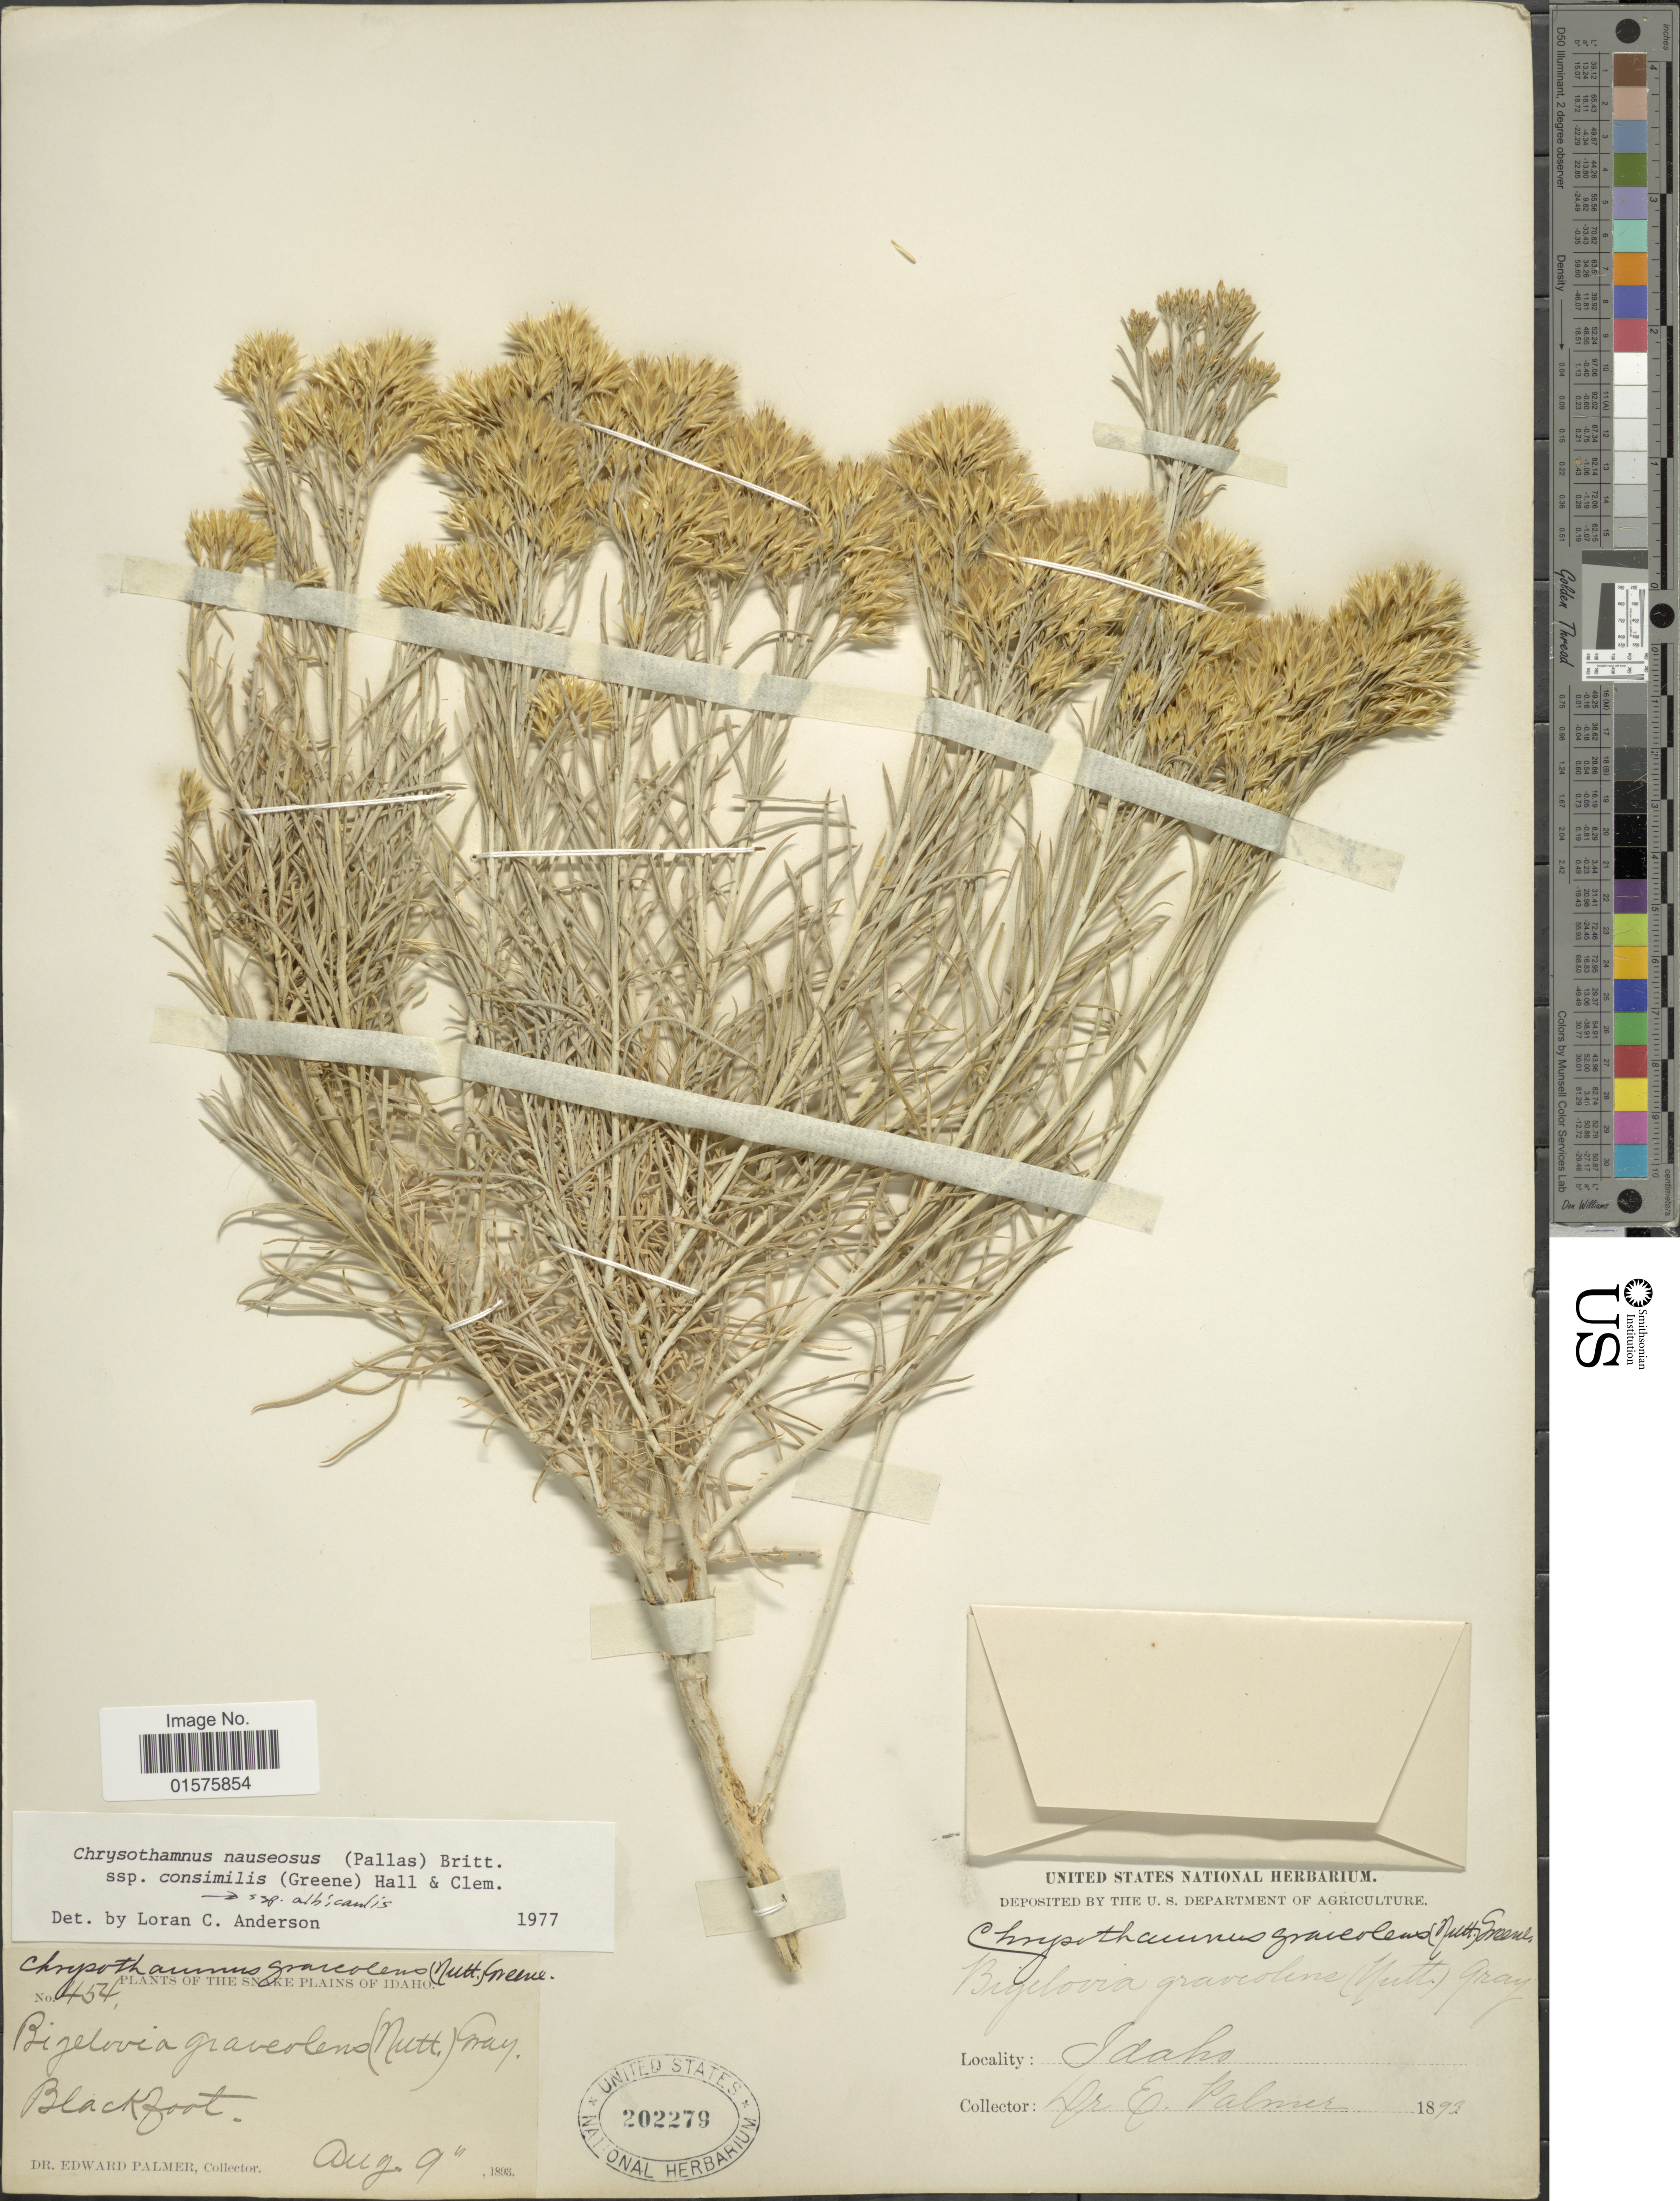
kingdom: Plantae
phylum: Tracheophyta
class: Magnoliopsida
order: Asterales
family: Asteraceae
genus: Ericameria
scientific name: Ericameria nauseosa var. oreophila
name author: (A. Nelson) G.L. Nesom & G.I. Baird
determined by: Urbatsch, Lowell E., Curator (LSU), Louisiana State University (UNITED STATES)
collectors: E. Palmer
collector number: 454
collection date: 1893-08-09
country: United States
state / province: Idaho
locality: Blackfoot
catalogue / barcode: US 202278